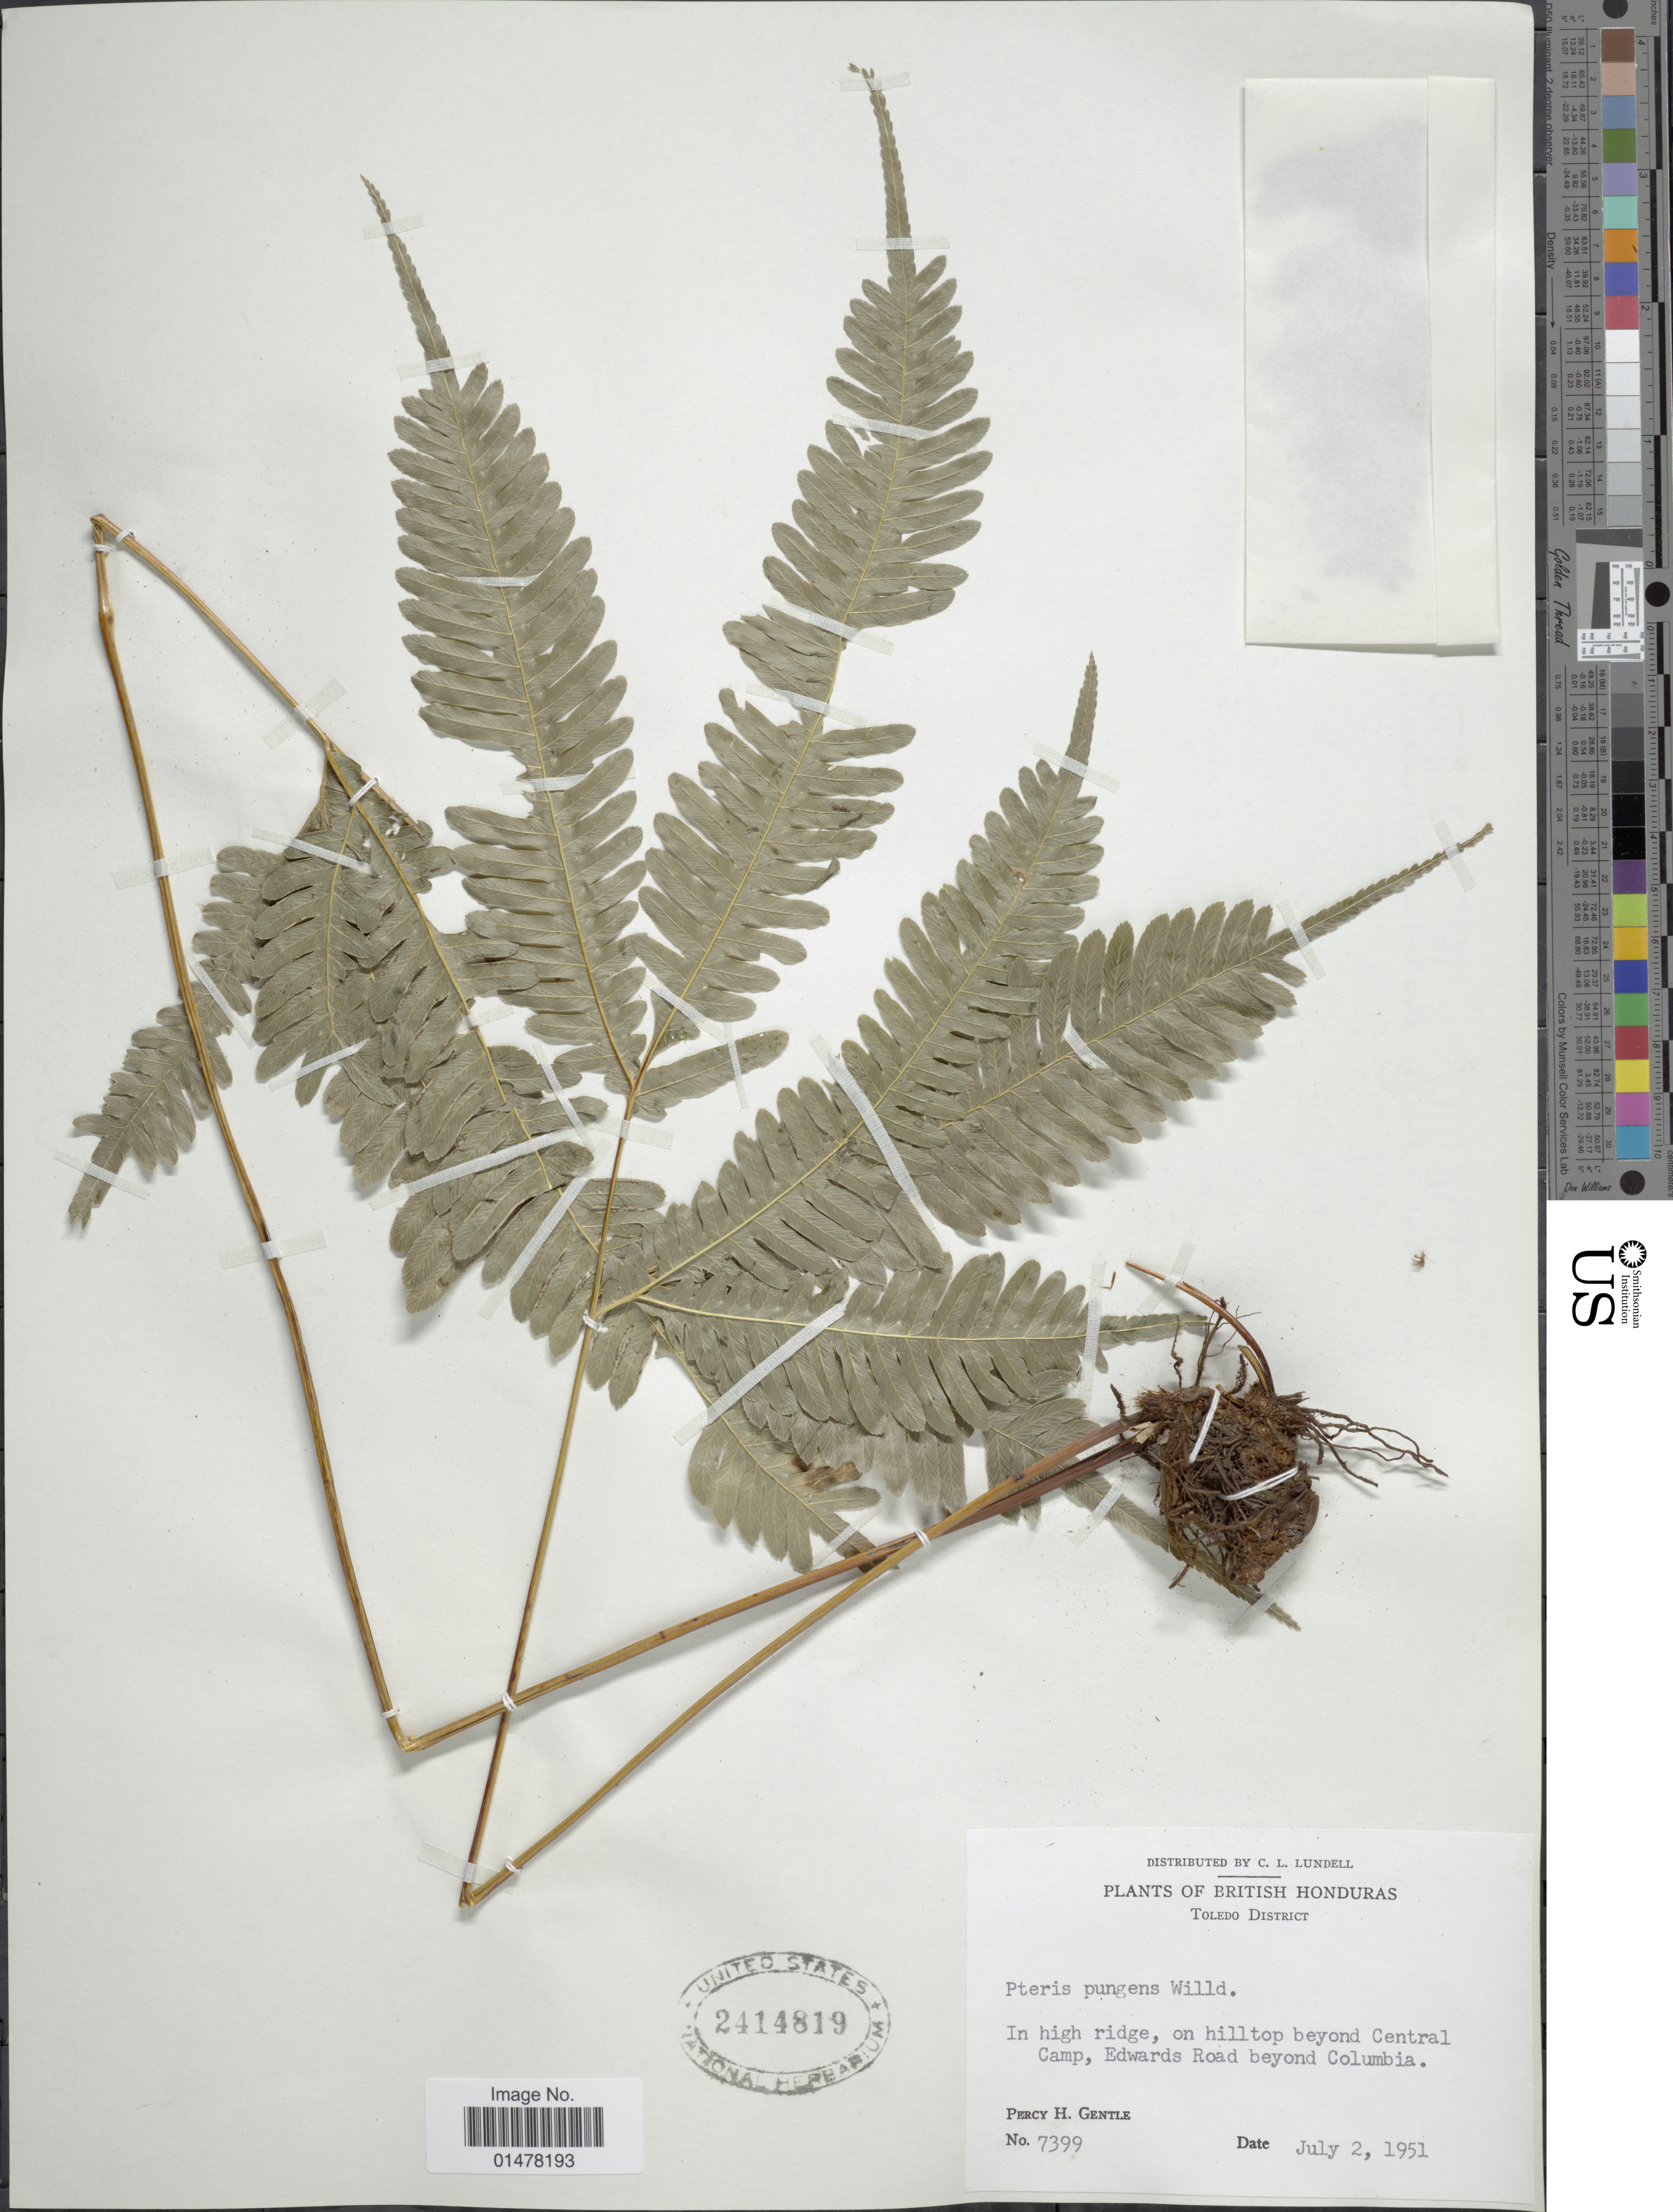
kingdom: Plantae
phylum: Tracheophyta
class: Polypodiopsida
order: Polypodiales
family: Pteridaceae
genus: Pteris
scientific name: Pteris pungens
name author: Willd.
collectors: P. H. Gentle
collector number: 7399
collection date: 1951-07-02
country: Belize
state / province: Toledo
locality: Plants of British Honduras, Toledo District, in high ridge, on hilltop beyond Central Camp, Edwards Road beyond Columbia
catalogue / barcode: US 2414819